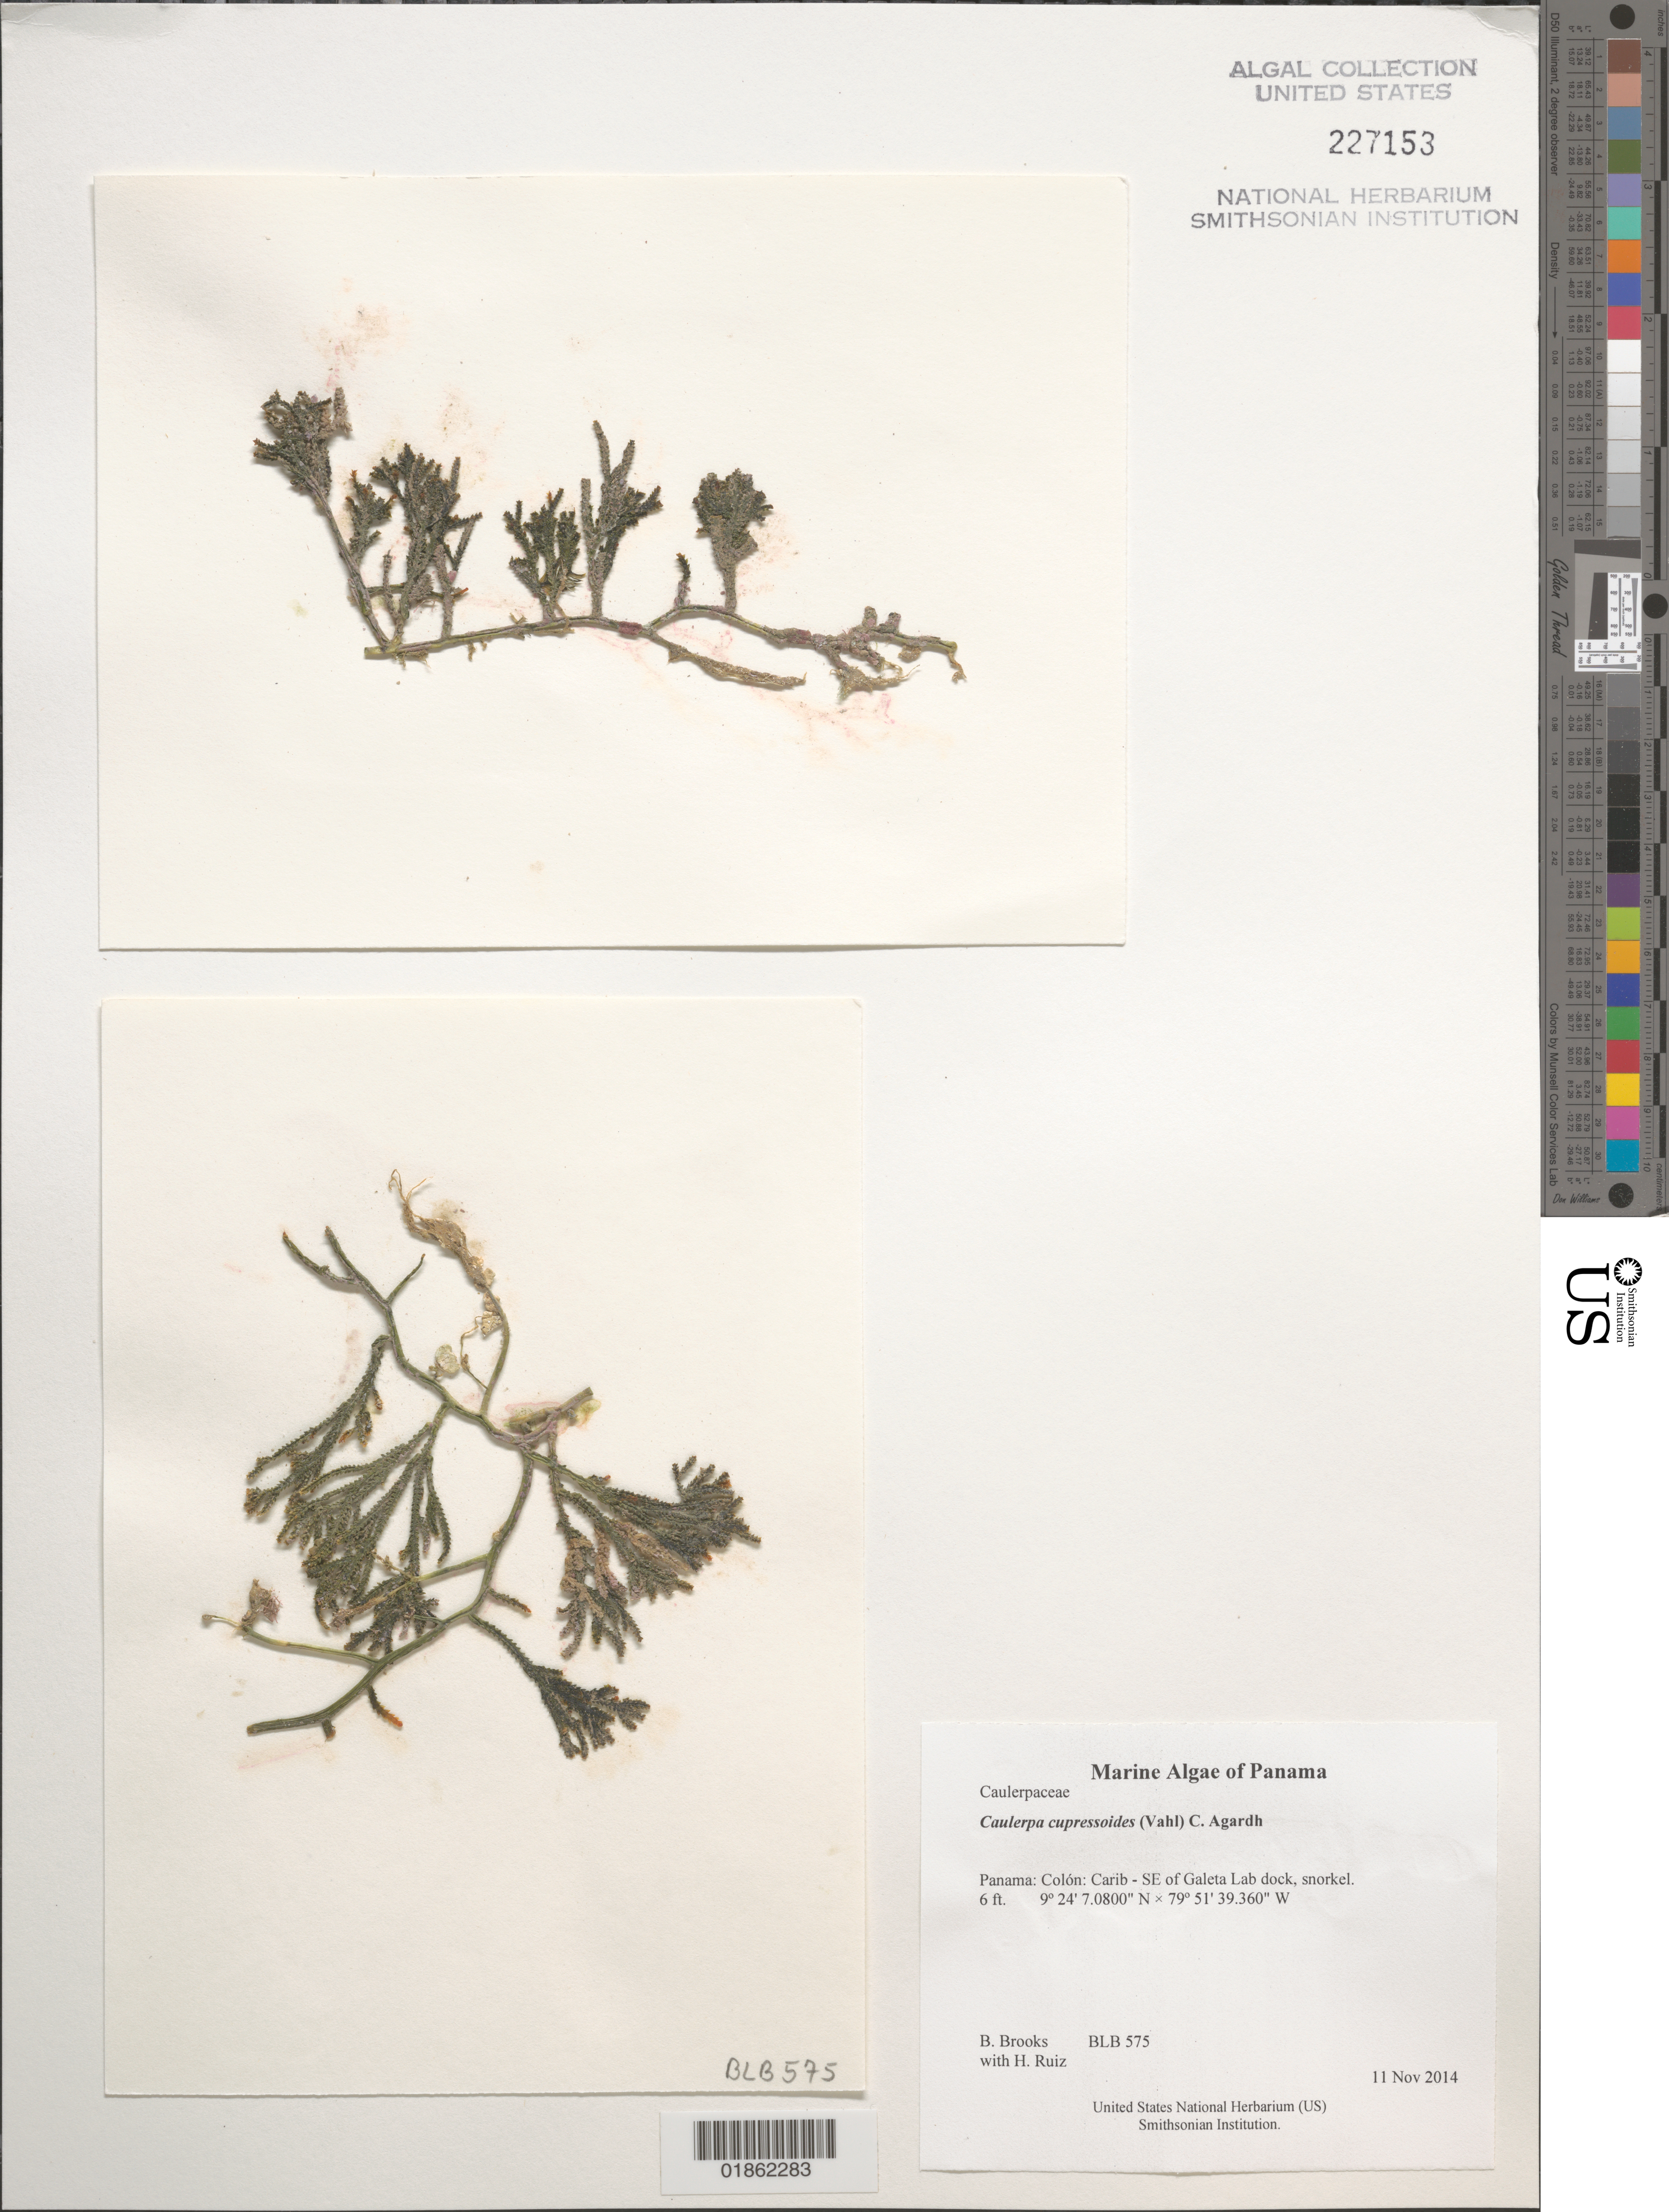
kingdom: Plantae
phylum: Chlorophyta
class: Ulvophyceae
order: Bryopsidales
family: Caulerpaceae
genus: Caulerpa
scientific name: Caulerpa cupressoides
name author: (Vahl) C. Agardh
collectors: B. Brooks & H. Ruiz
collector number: BLB 575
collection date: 2014-11-11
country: Panama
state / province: Colón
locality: Carib - SE of Galeta Lab dock, snorkel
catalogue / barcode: US 227153